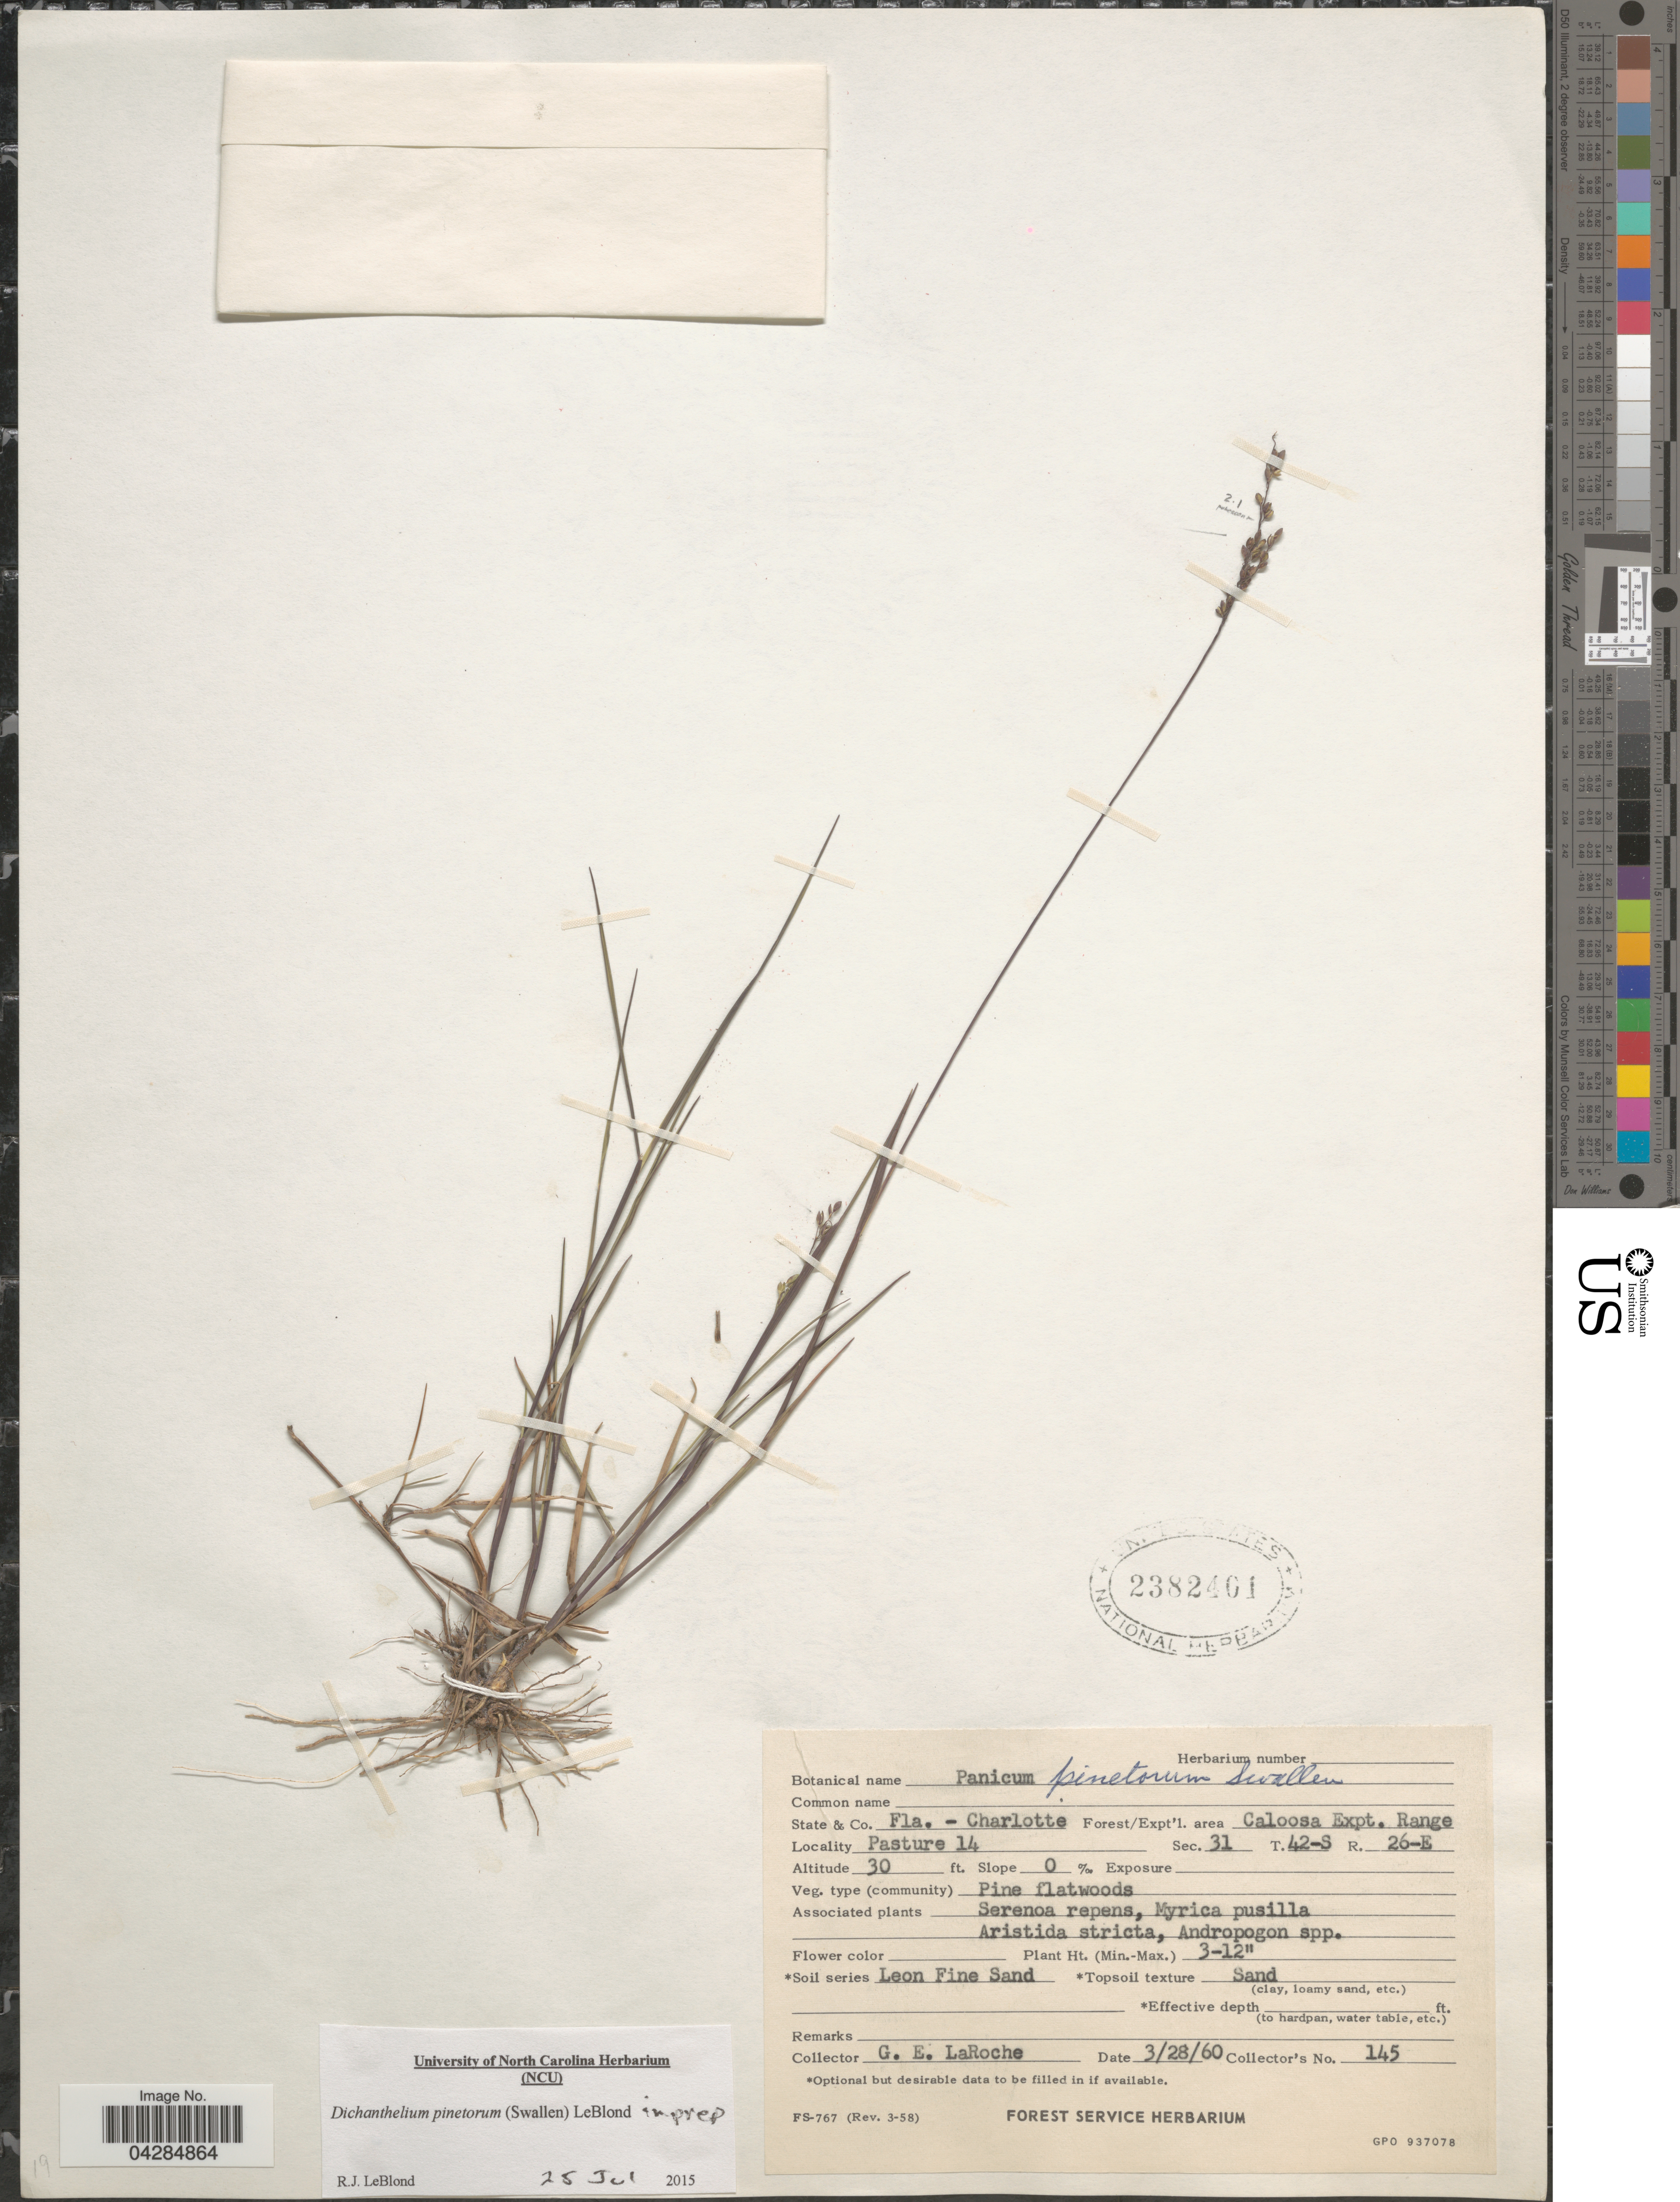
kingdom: Plantae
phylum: Tracheophyta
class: Liliopsida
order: Poales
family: Poaceae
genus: Dichanthelium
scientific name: Dichanthelium pinetorum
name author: (Swallen) LeBlond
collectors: G. LaRoche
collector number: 145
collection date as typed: Transcribed d/m/y: 28/3/60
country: United States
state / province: Florida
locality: Co. Charlotte. Forest/Expt'l. area Caloosa Expt. Range. Pasture 14. Sec. 31. T. 42-S. R. 26-E. Slope 0%.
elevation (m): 9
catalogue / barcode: US 2382401